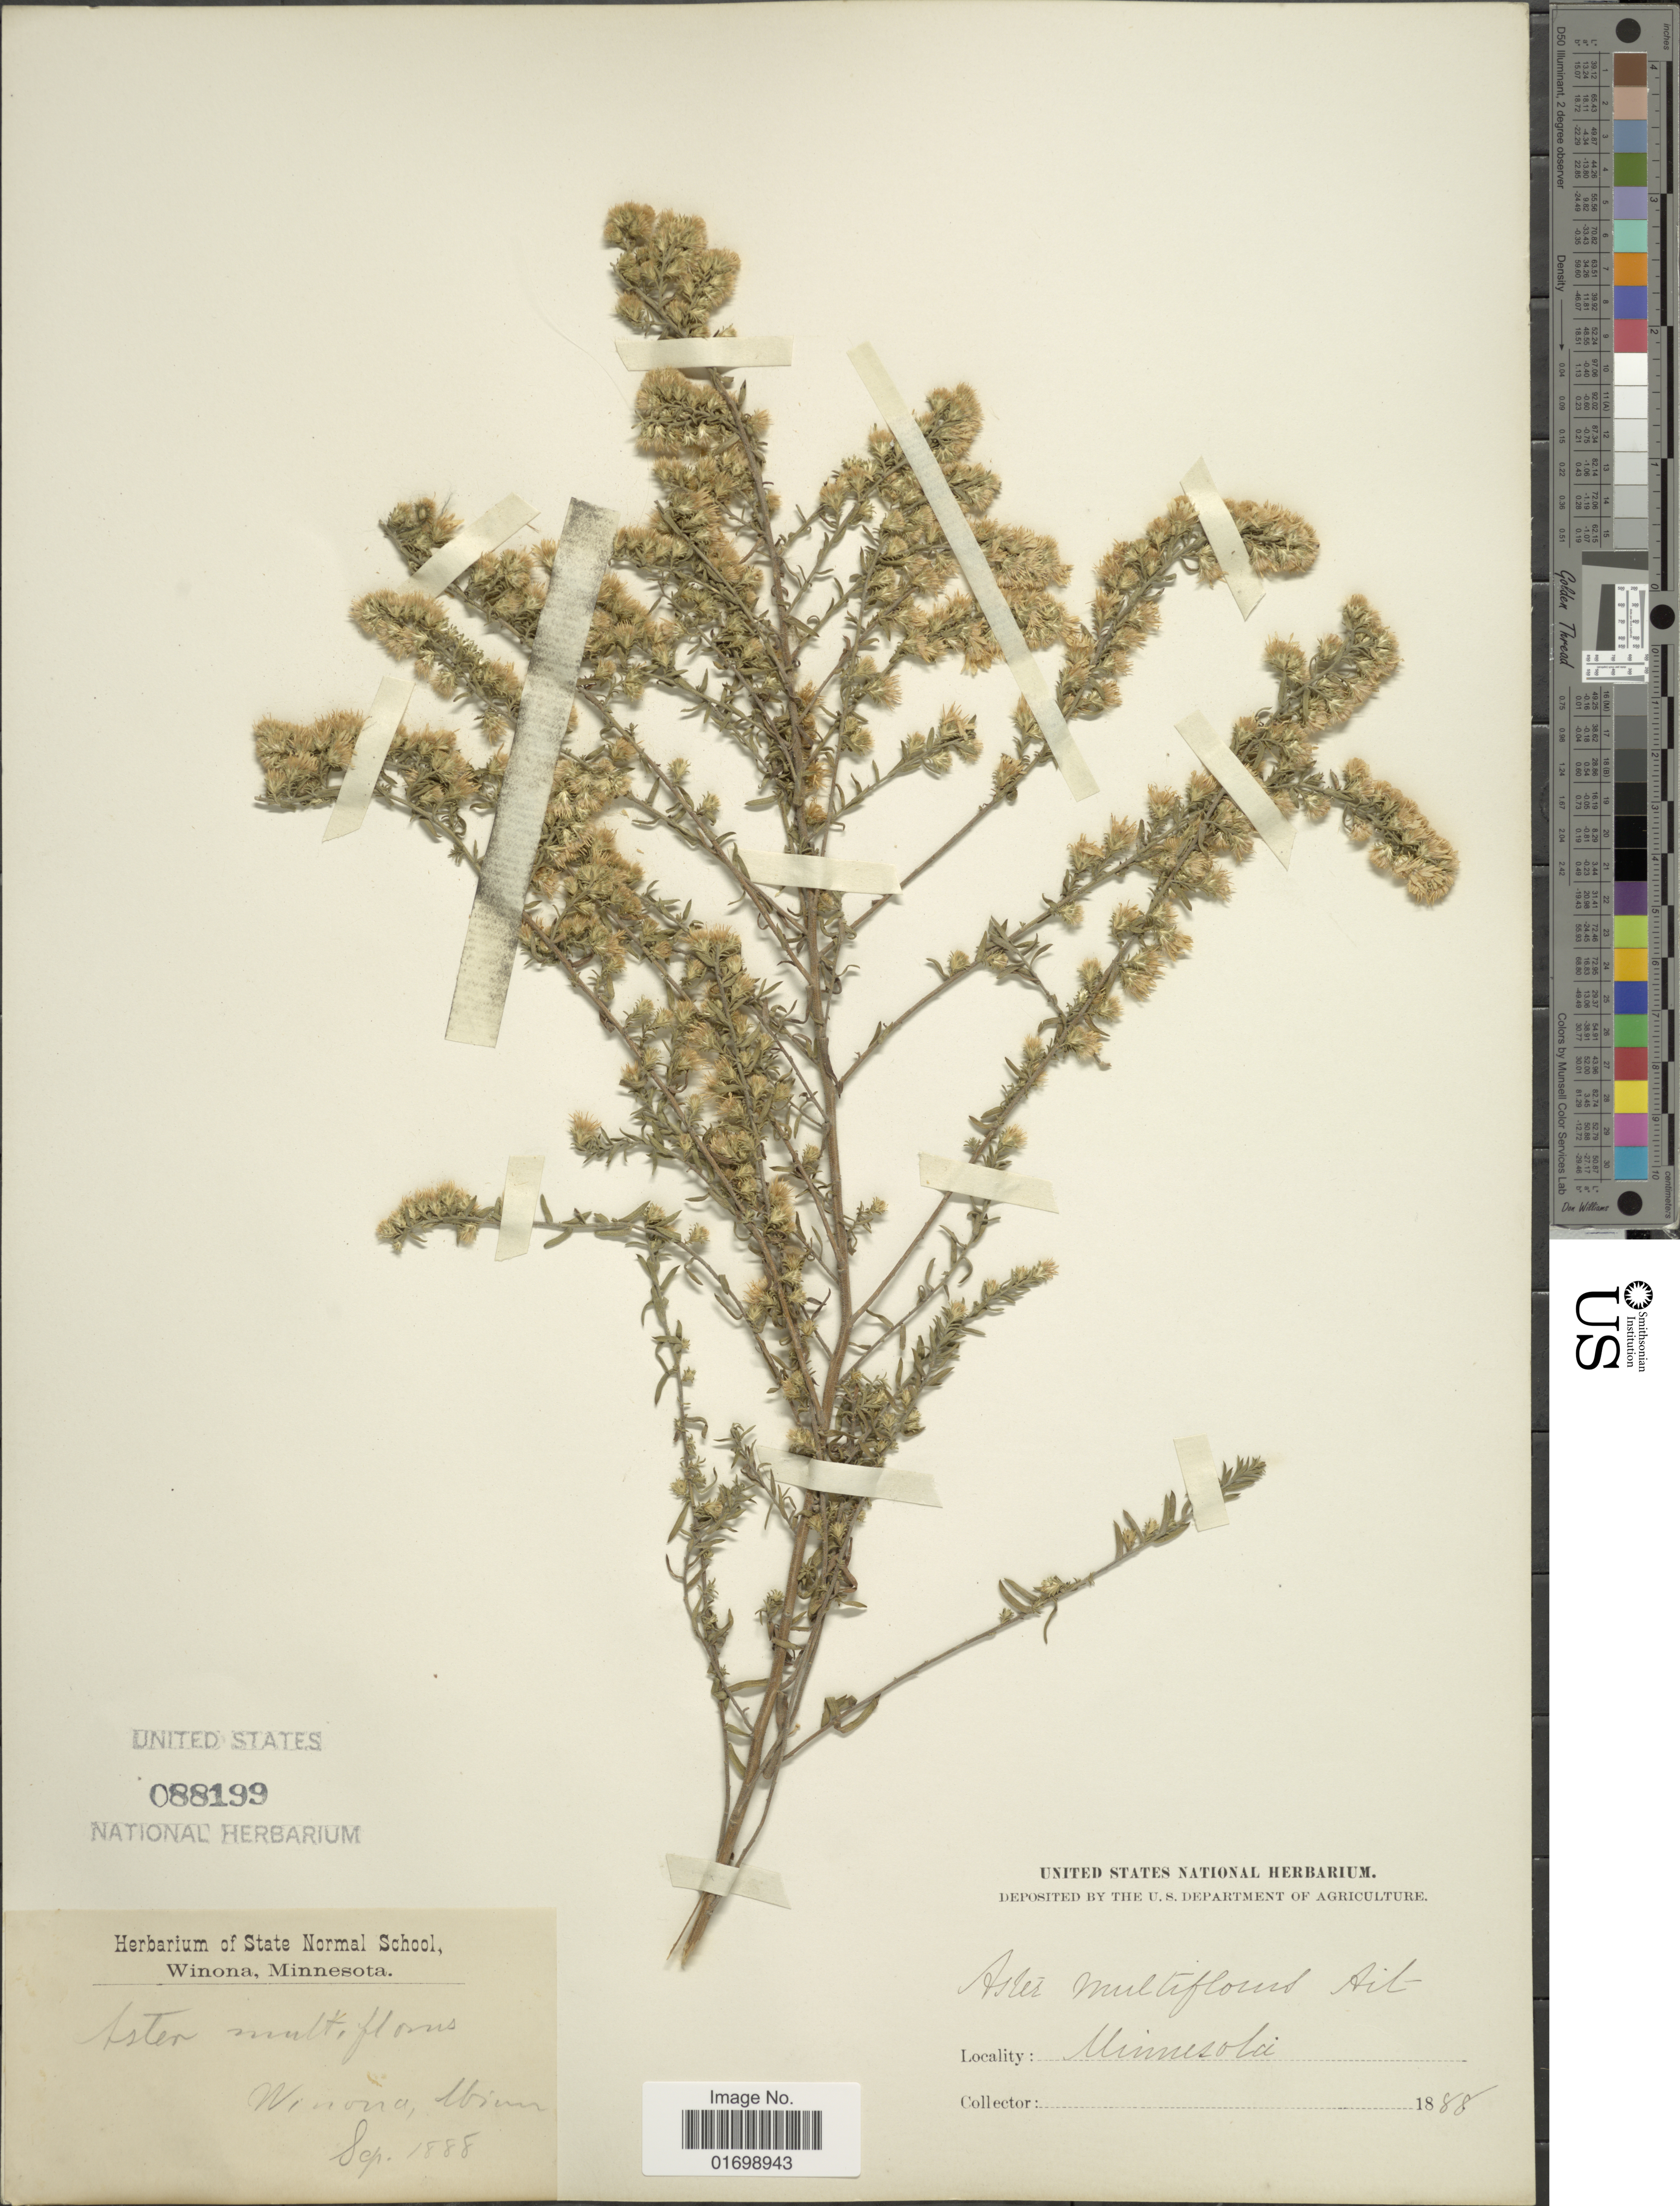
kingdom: Plantae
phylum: Tracheophyta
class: Magnoliopsida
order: Asterales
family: Asteraceae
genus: Symphyotrichum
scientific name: Symphyotrichum ericoides var. prostratum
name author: (Kuntze) G.L. Nesom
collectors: ex herb. Normal School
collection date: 1888-09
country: United States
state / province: Minnesota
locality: Winona.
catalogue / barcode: US 88199